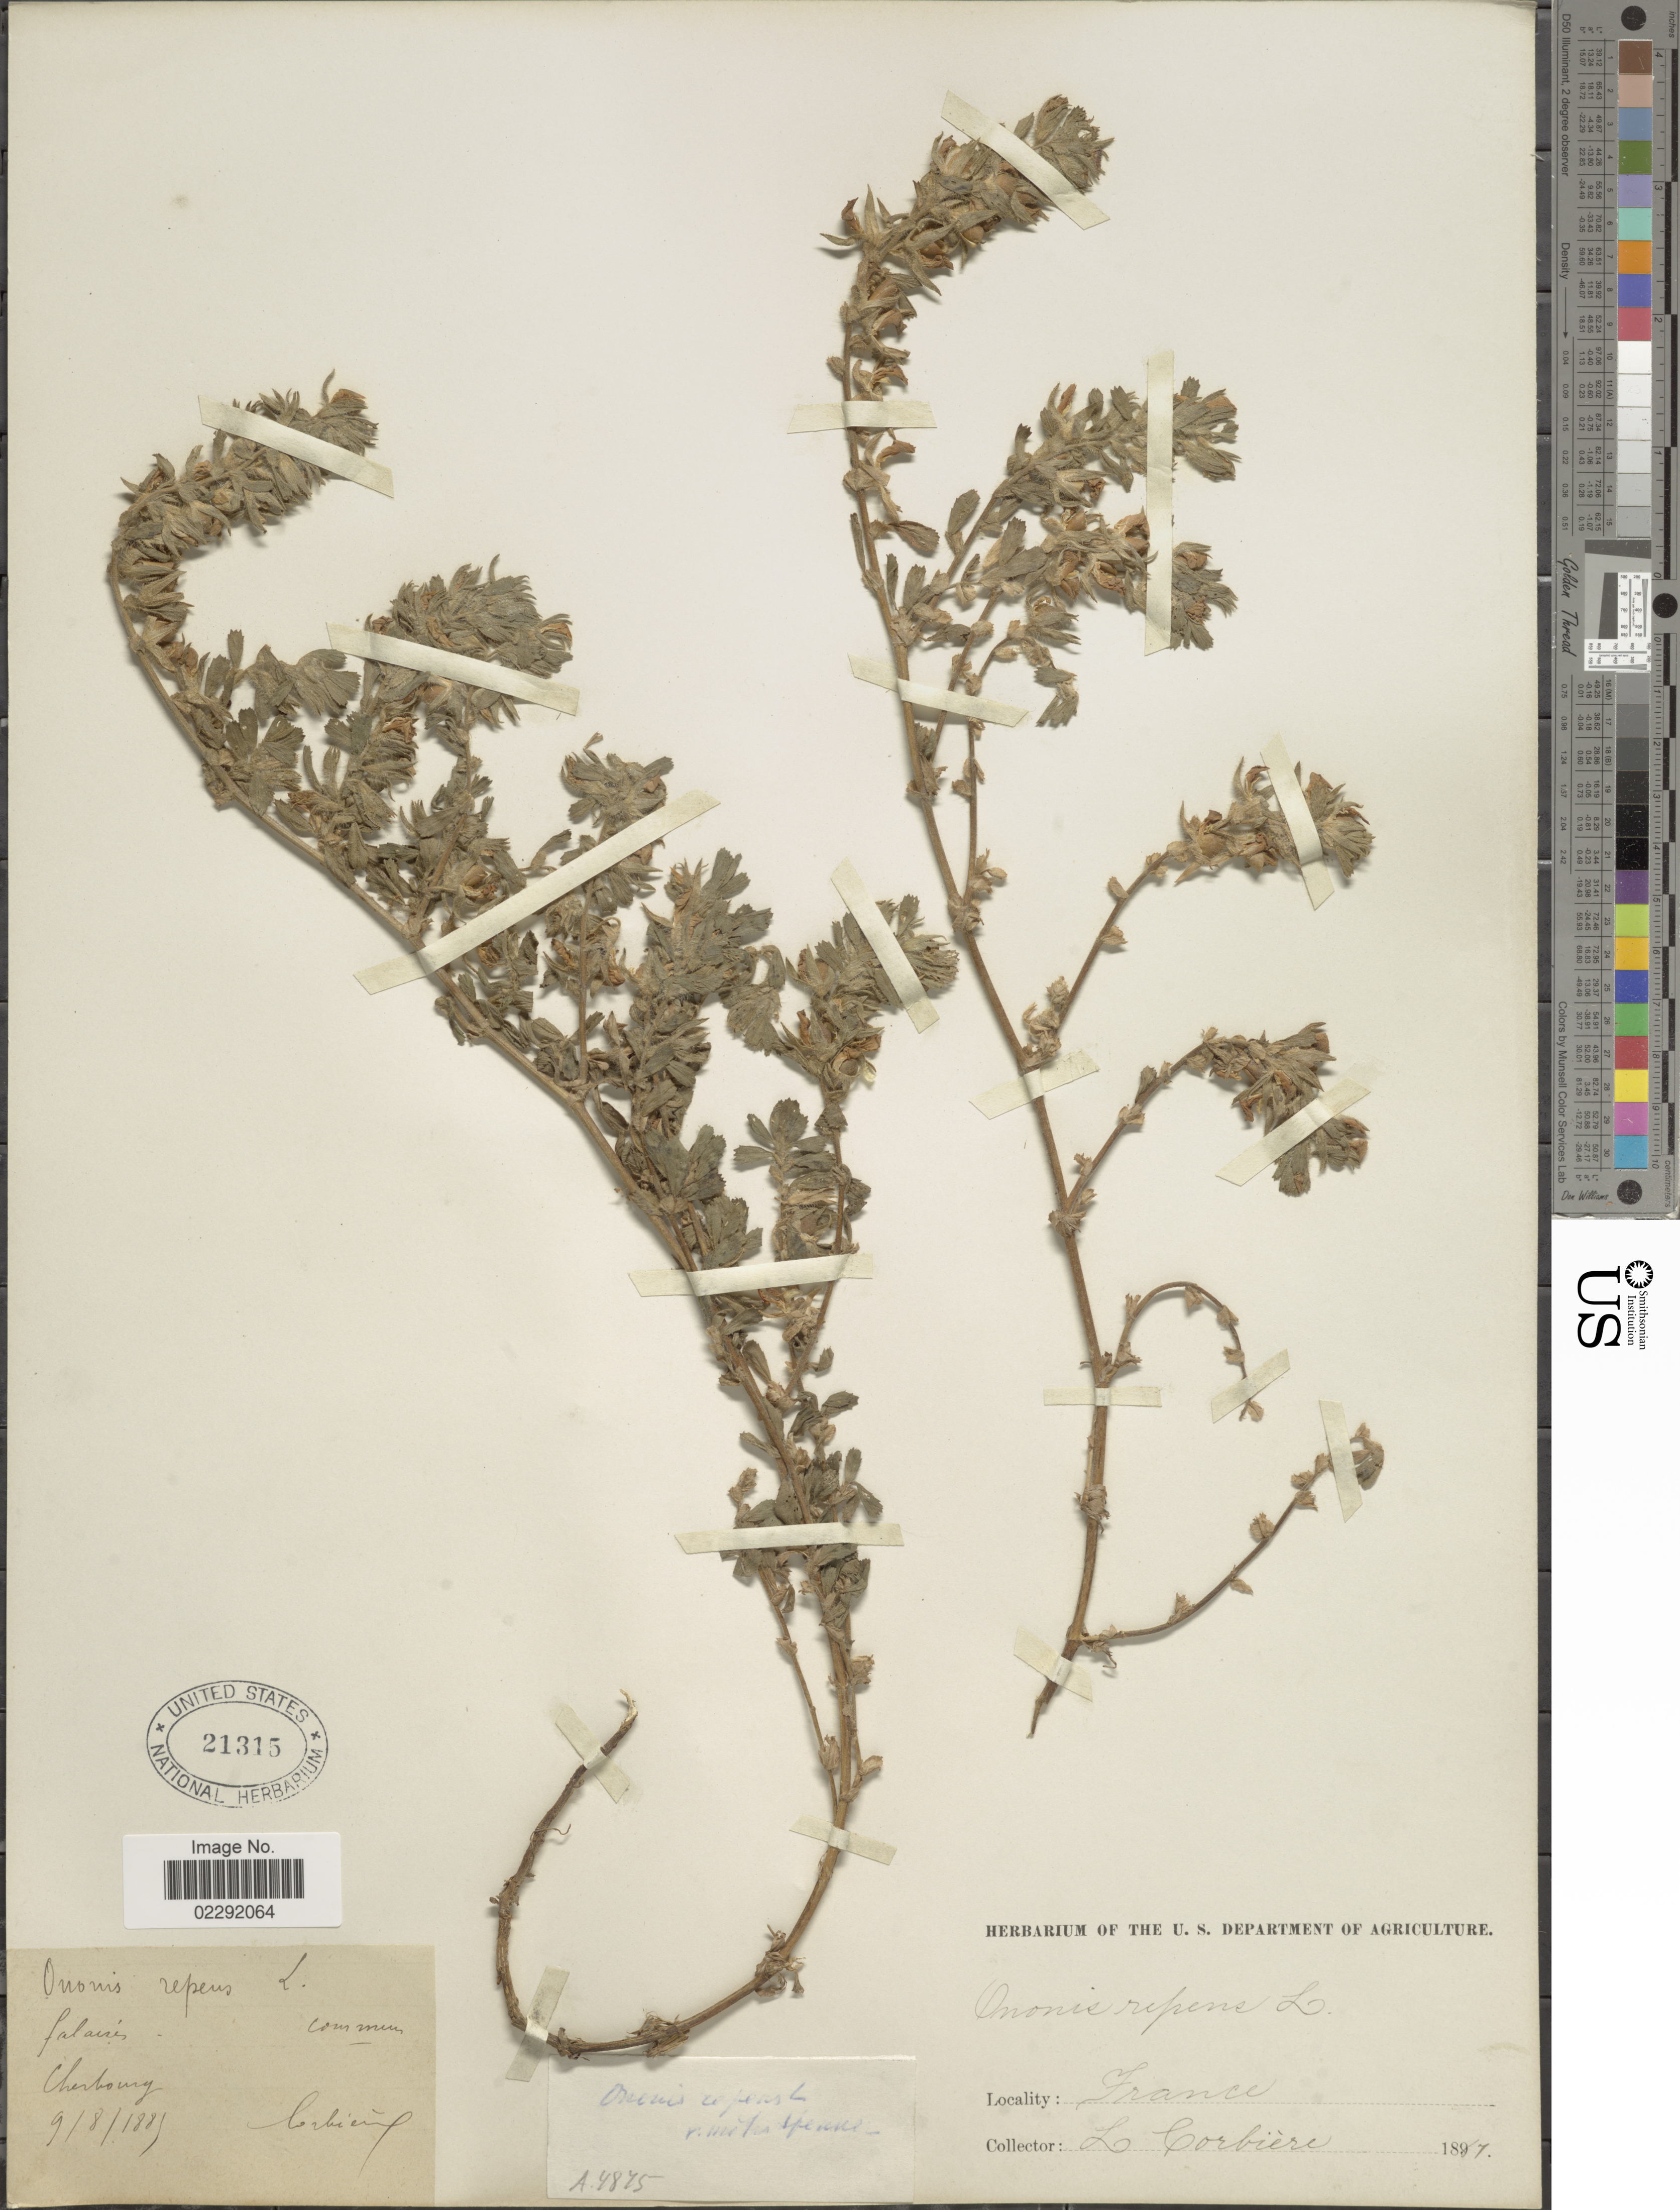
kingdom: Plantae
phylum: Tracheophyta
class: Magnoliopsida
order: Fabales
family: Fabaceae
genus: Ononis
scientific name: Ononis repens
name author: L.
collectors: L. Corbière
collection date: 1887-08-09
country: France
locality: Cherboury, falaires. [interpreted]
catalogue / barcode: US 21315